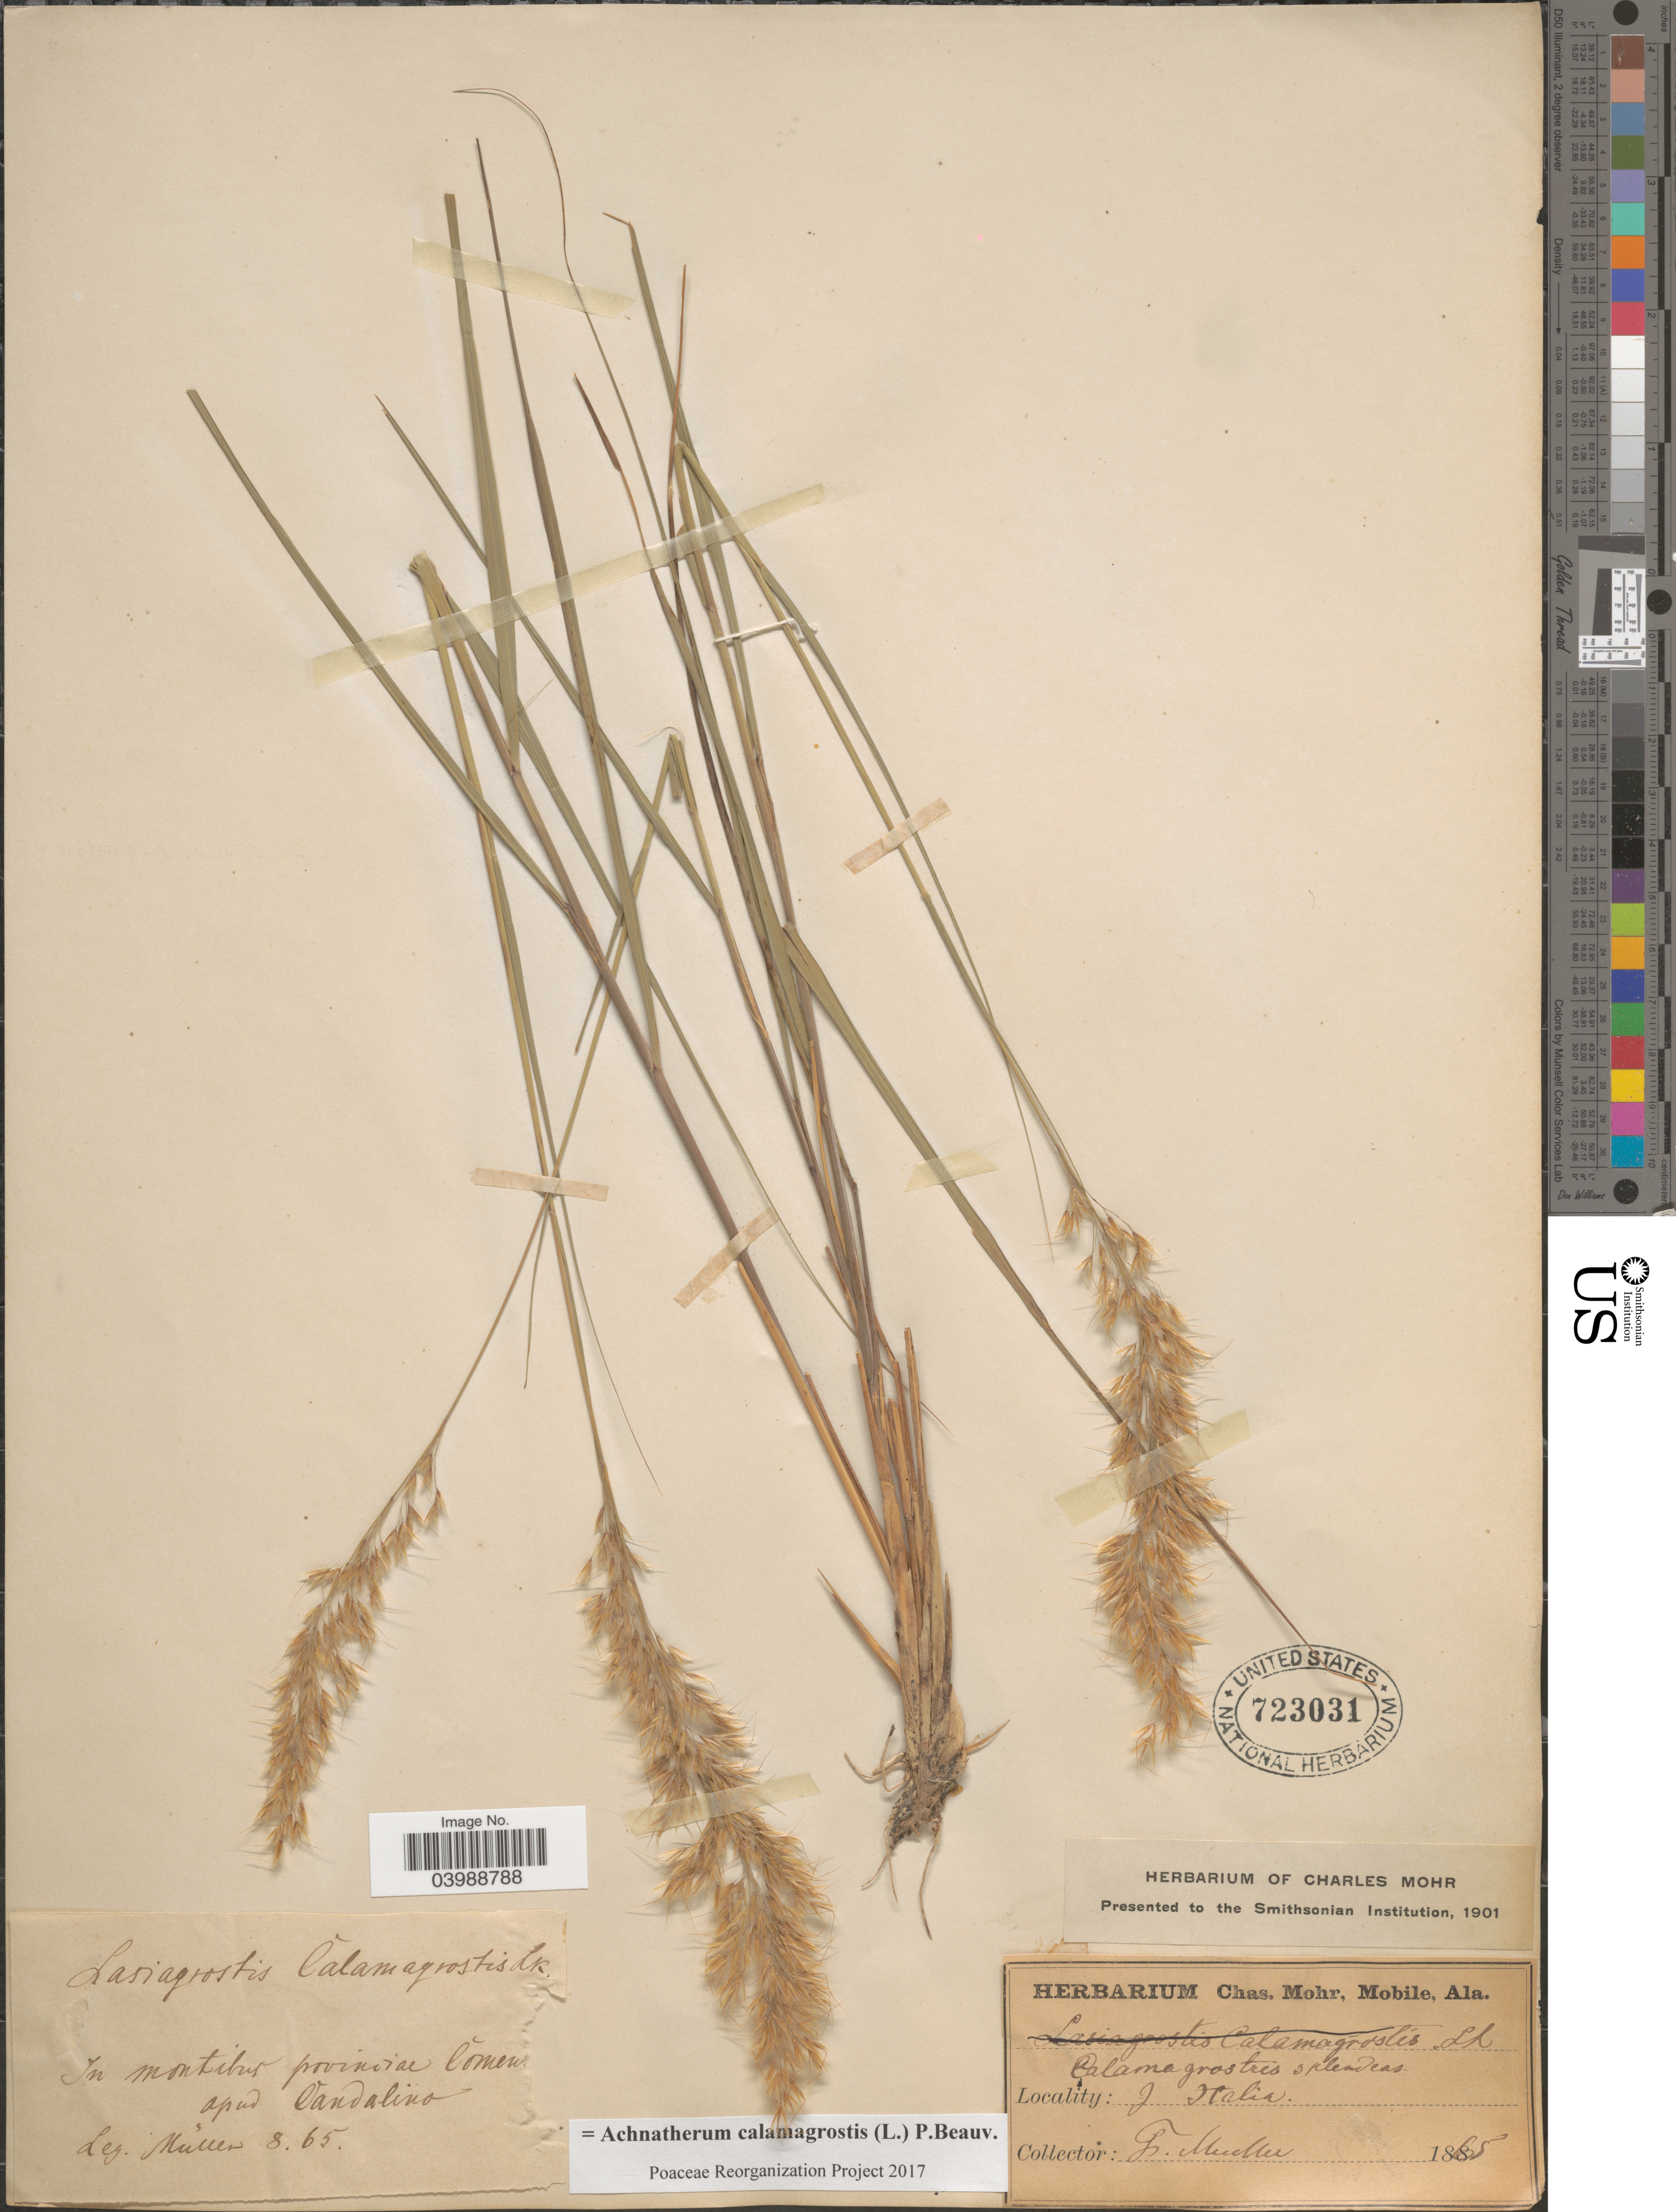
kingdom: Plantae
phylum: Tracheophyta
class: Liliopsida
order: Poales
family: Poaceae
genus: Achnatherum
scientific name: Achnatherum calamagrostis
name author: (L.) P. Beauv.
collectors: F. Mueller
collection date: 1865-08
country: Italy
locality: In montibus provinciae Cmen [interpreted] apud Vandalino.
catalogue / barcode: US 723031